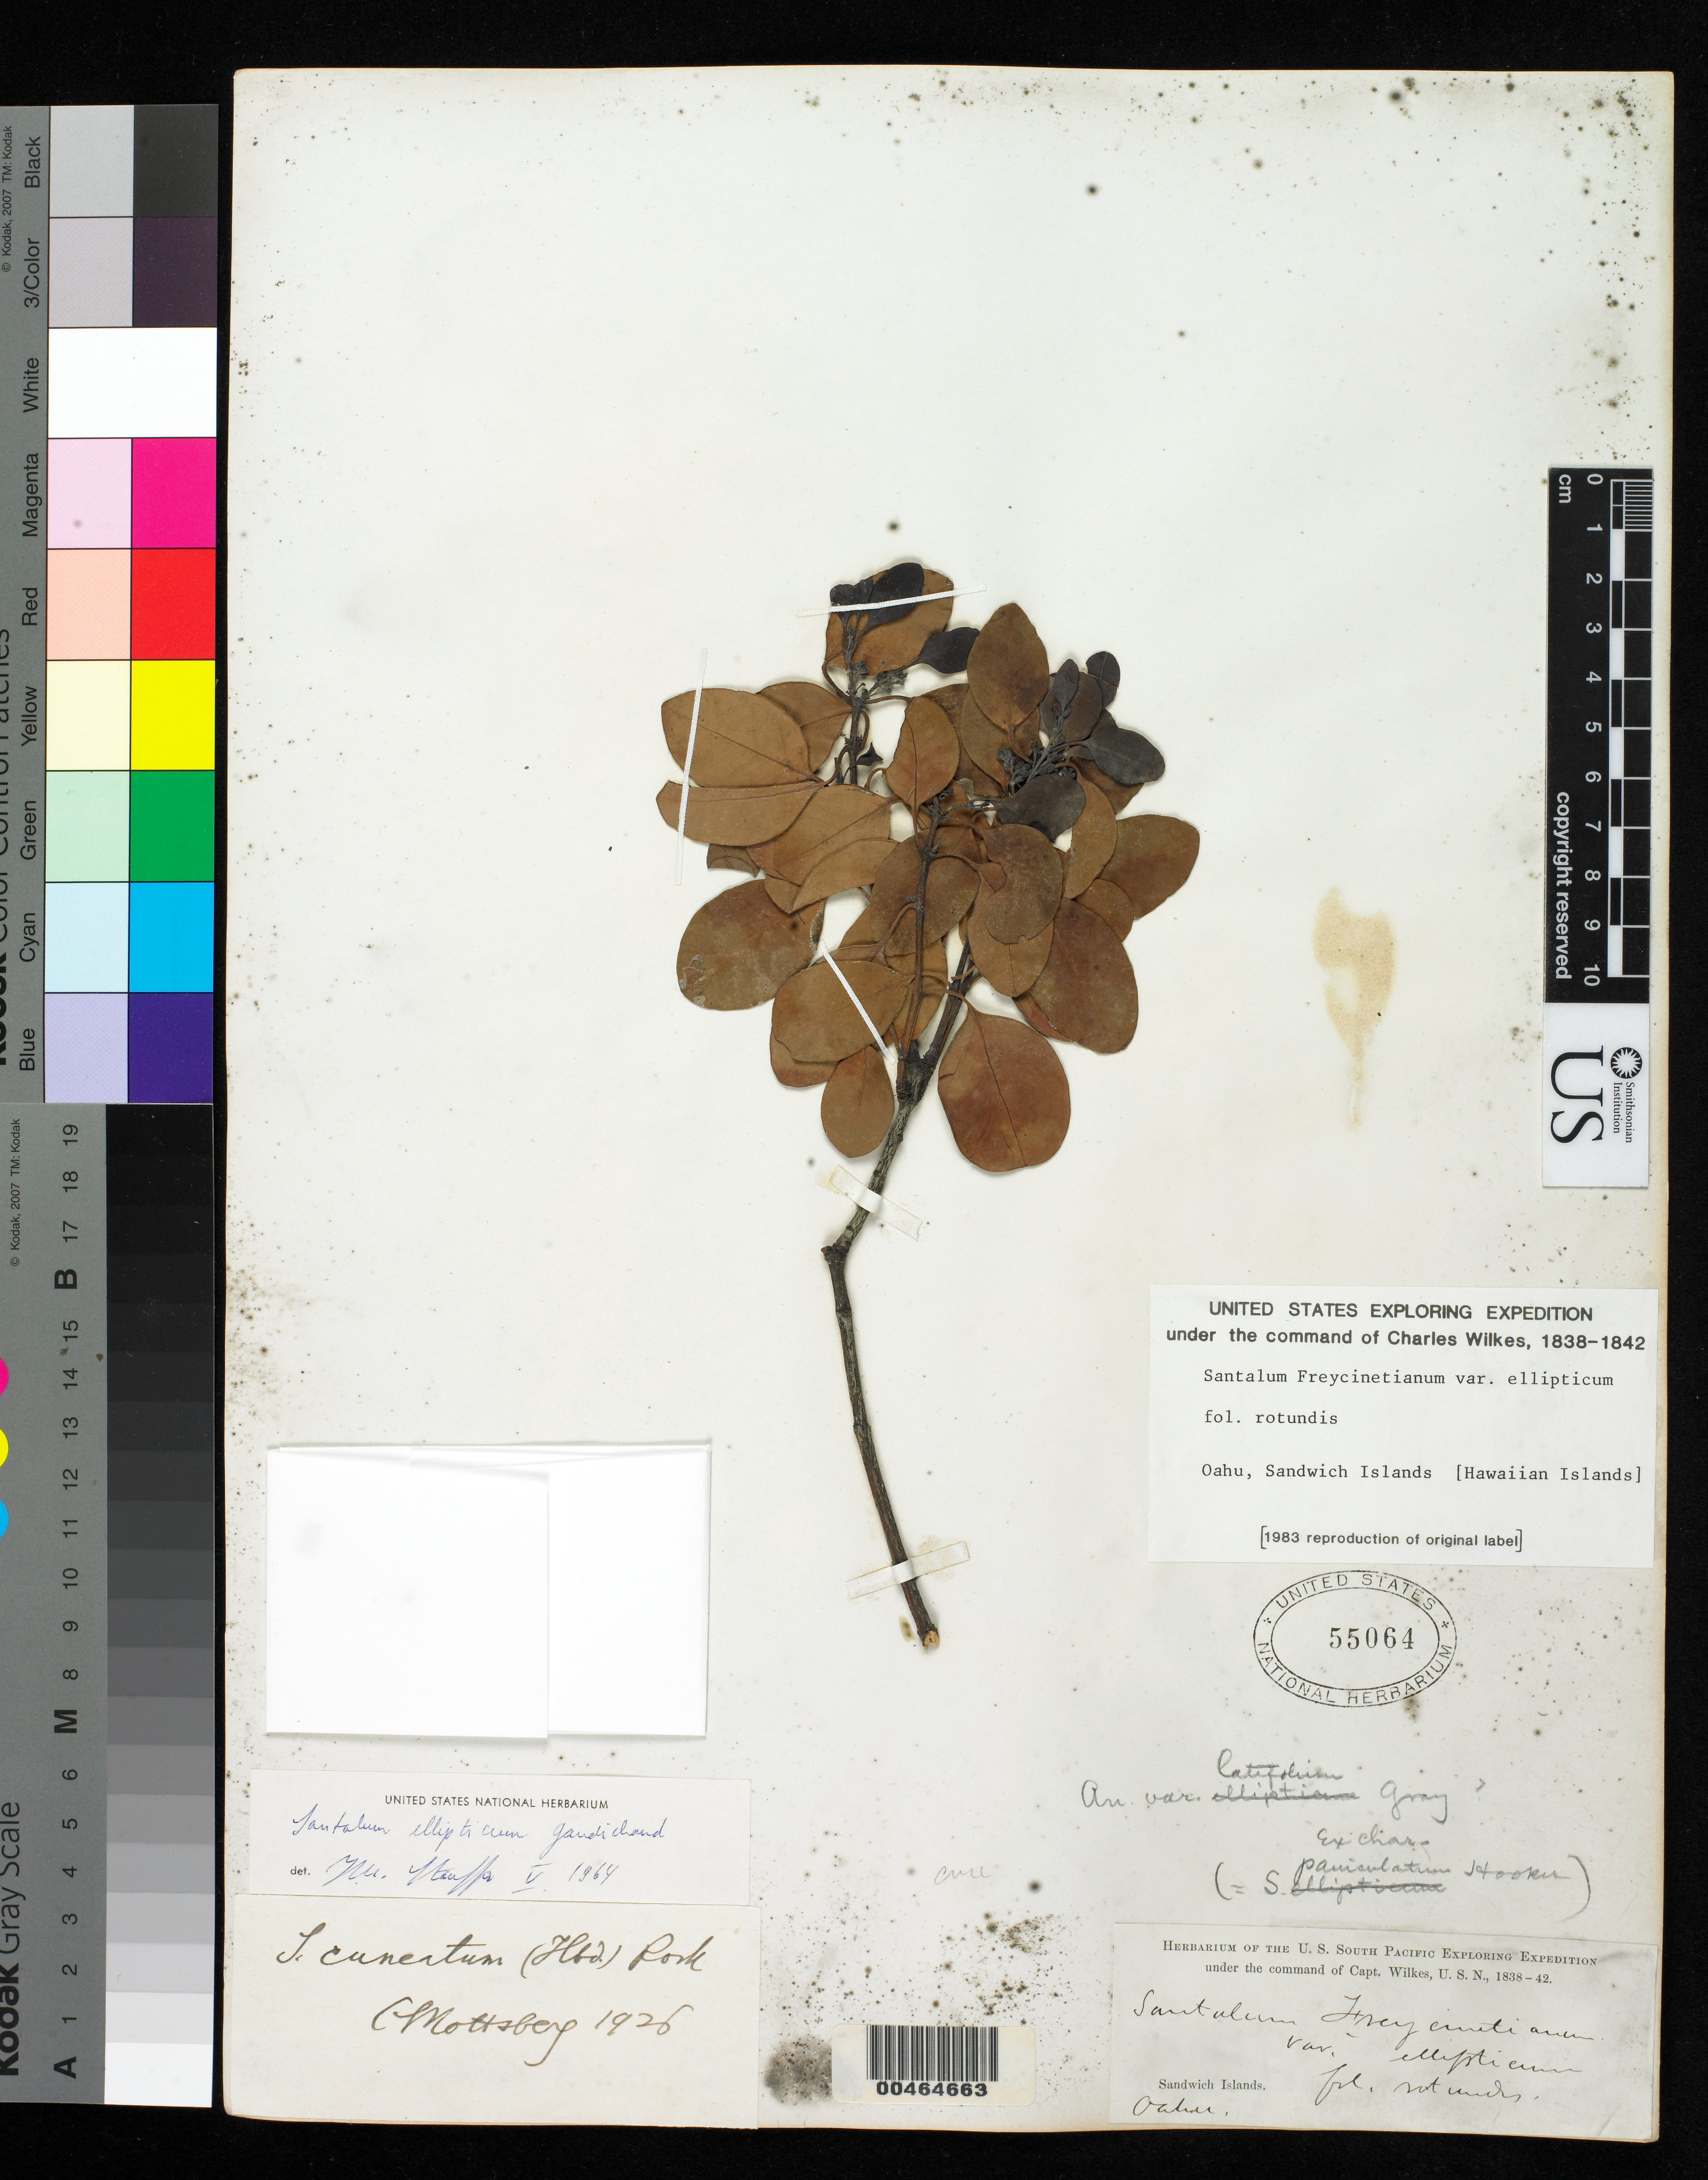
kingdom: Plantae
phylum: Tracheophyta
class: Magnoliopsida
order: Santalales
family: Santalaceae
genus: Santalum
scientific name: Santalum ellipticum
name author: Gaudich.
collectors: Wilkes Explor. Exped.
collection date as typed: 1838 to -- --- 1842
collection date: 1838/1842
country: United States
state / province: Hawaii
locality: Sandwich Islands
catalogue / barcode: US 55064